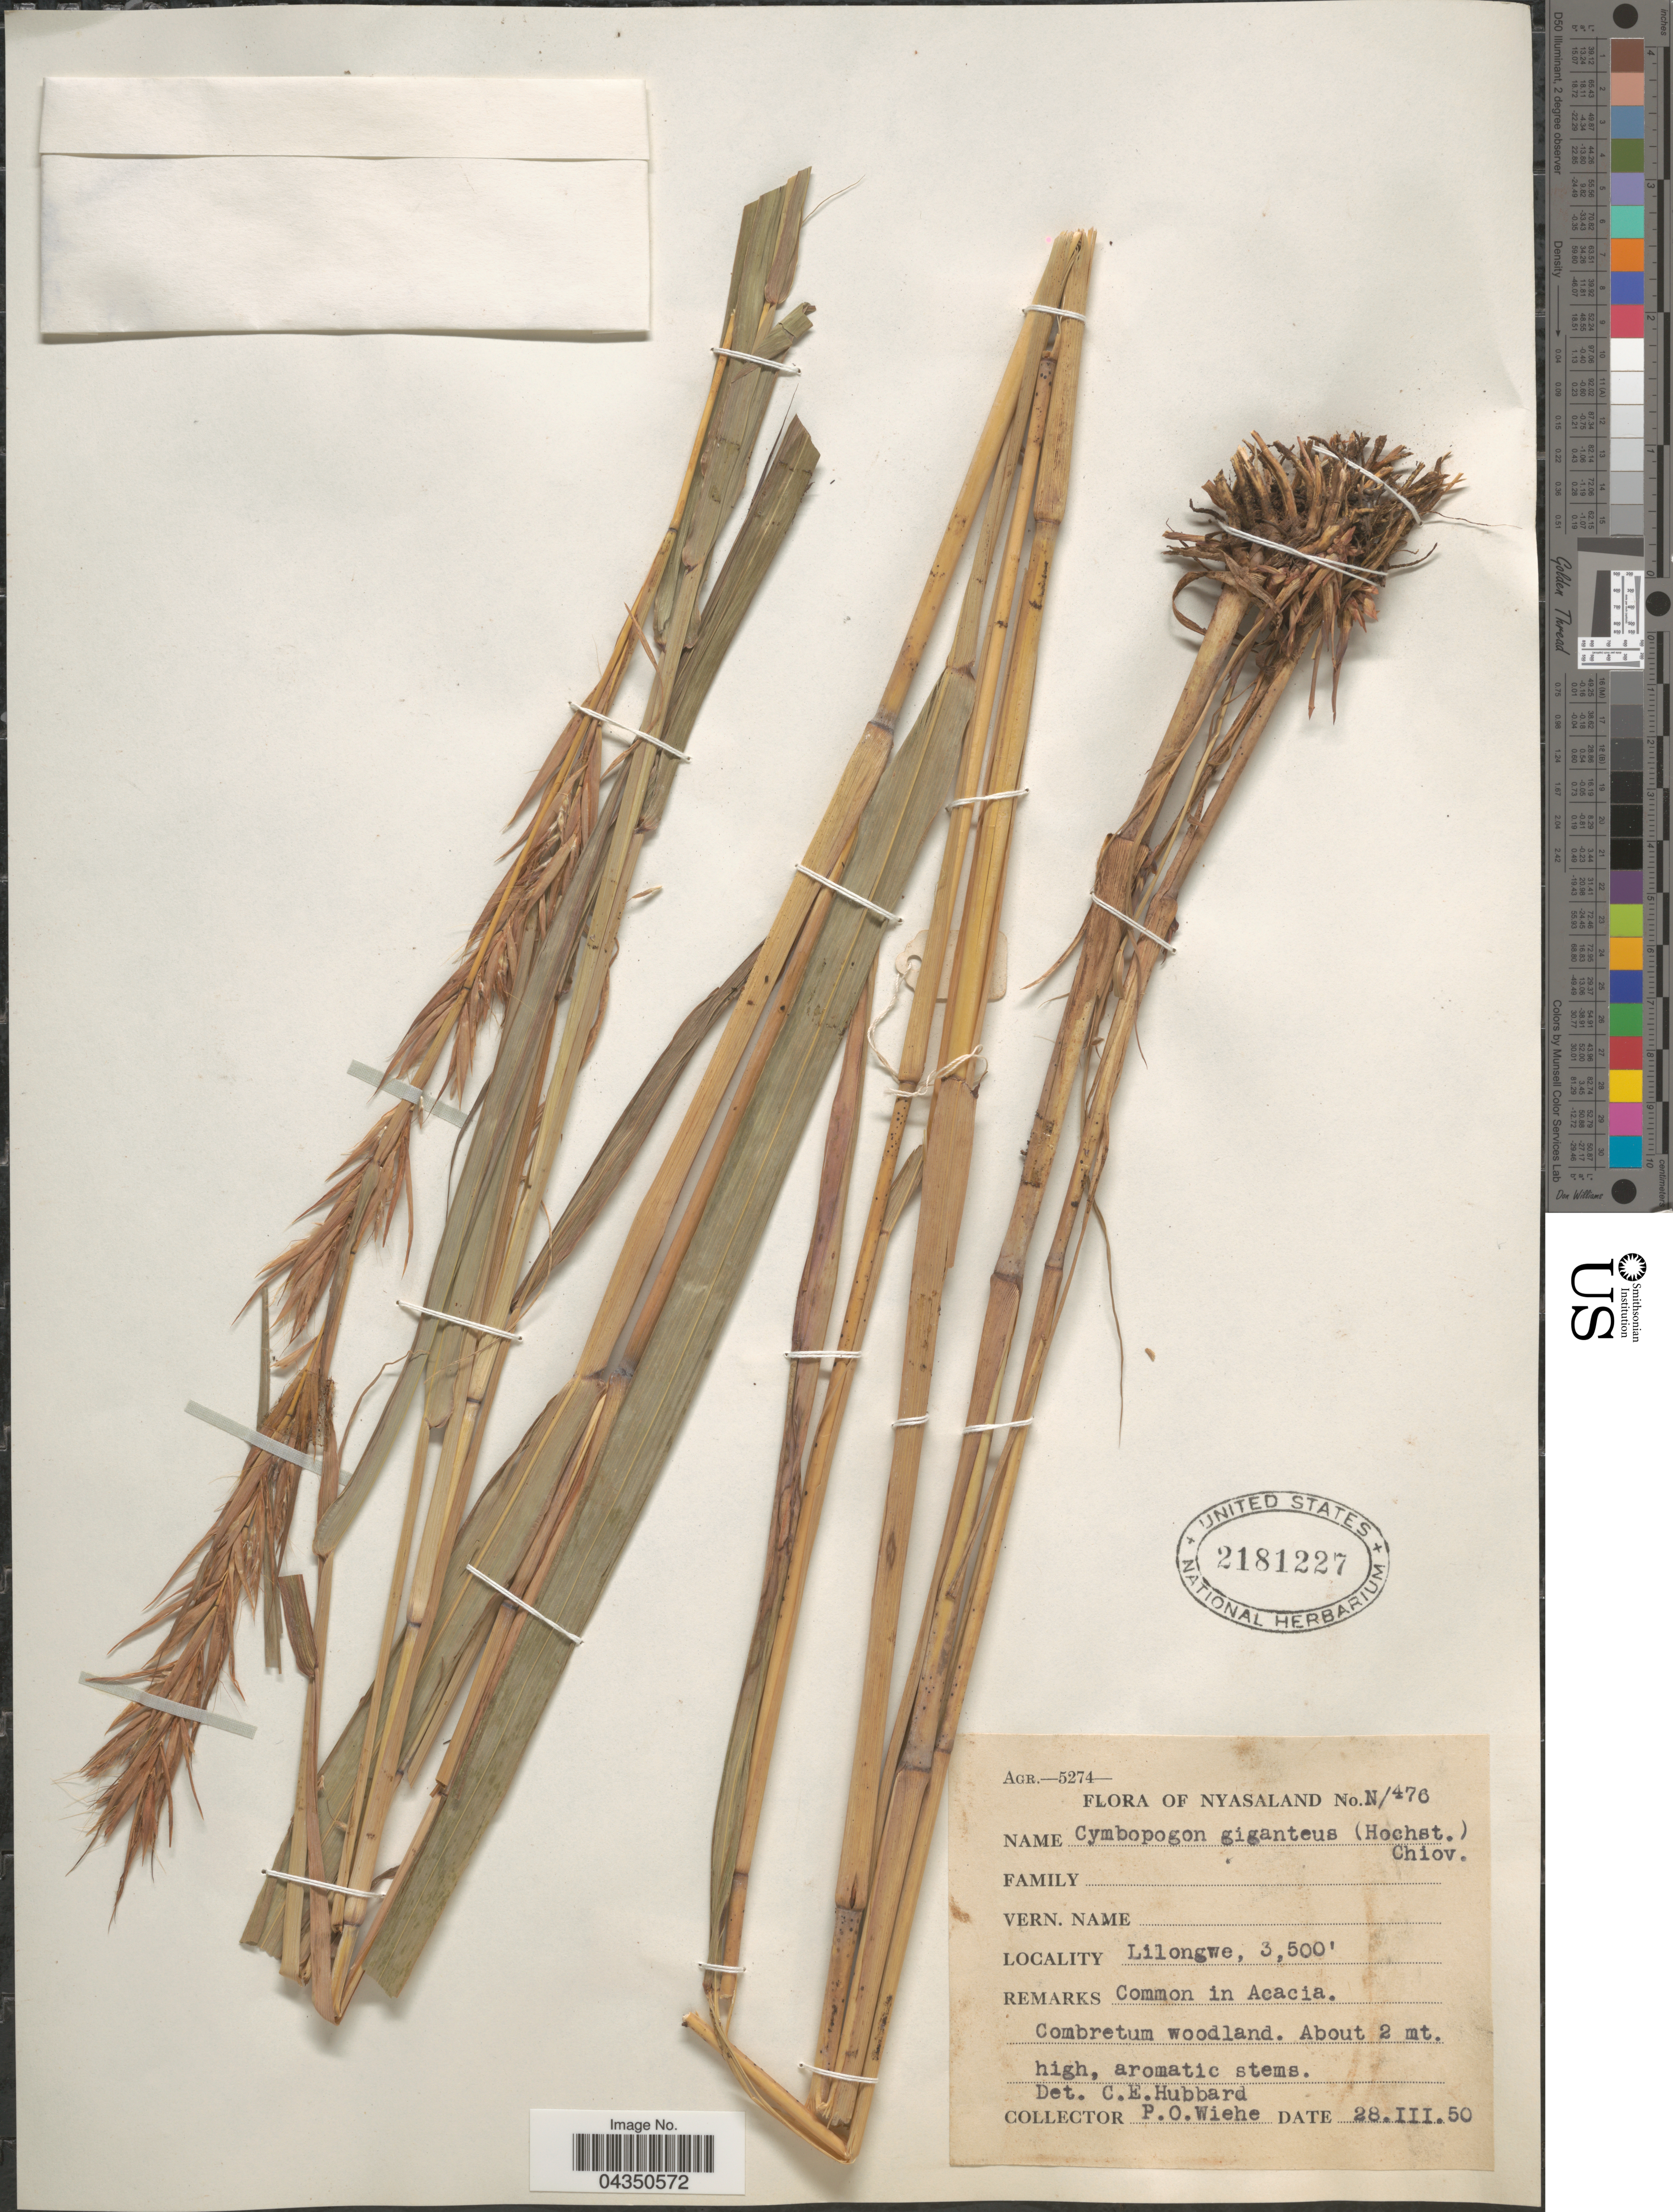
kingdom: Plantae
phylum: Tracheophyta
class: Liliopsida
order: Poales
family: Poaceae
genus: Cymbopogon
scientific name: Cymbopogon giganteus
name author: Chiov.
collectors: P. Wiehe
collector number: N/476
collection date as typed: Transcribed d/m/y: 28/3/50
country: Malawi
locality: Nyasaland. Lilongwe.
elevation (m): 1067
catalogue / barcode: US 2181227